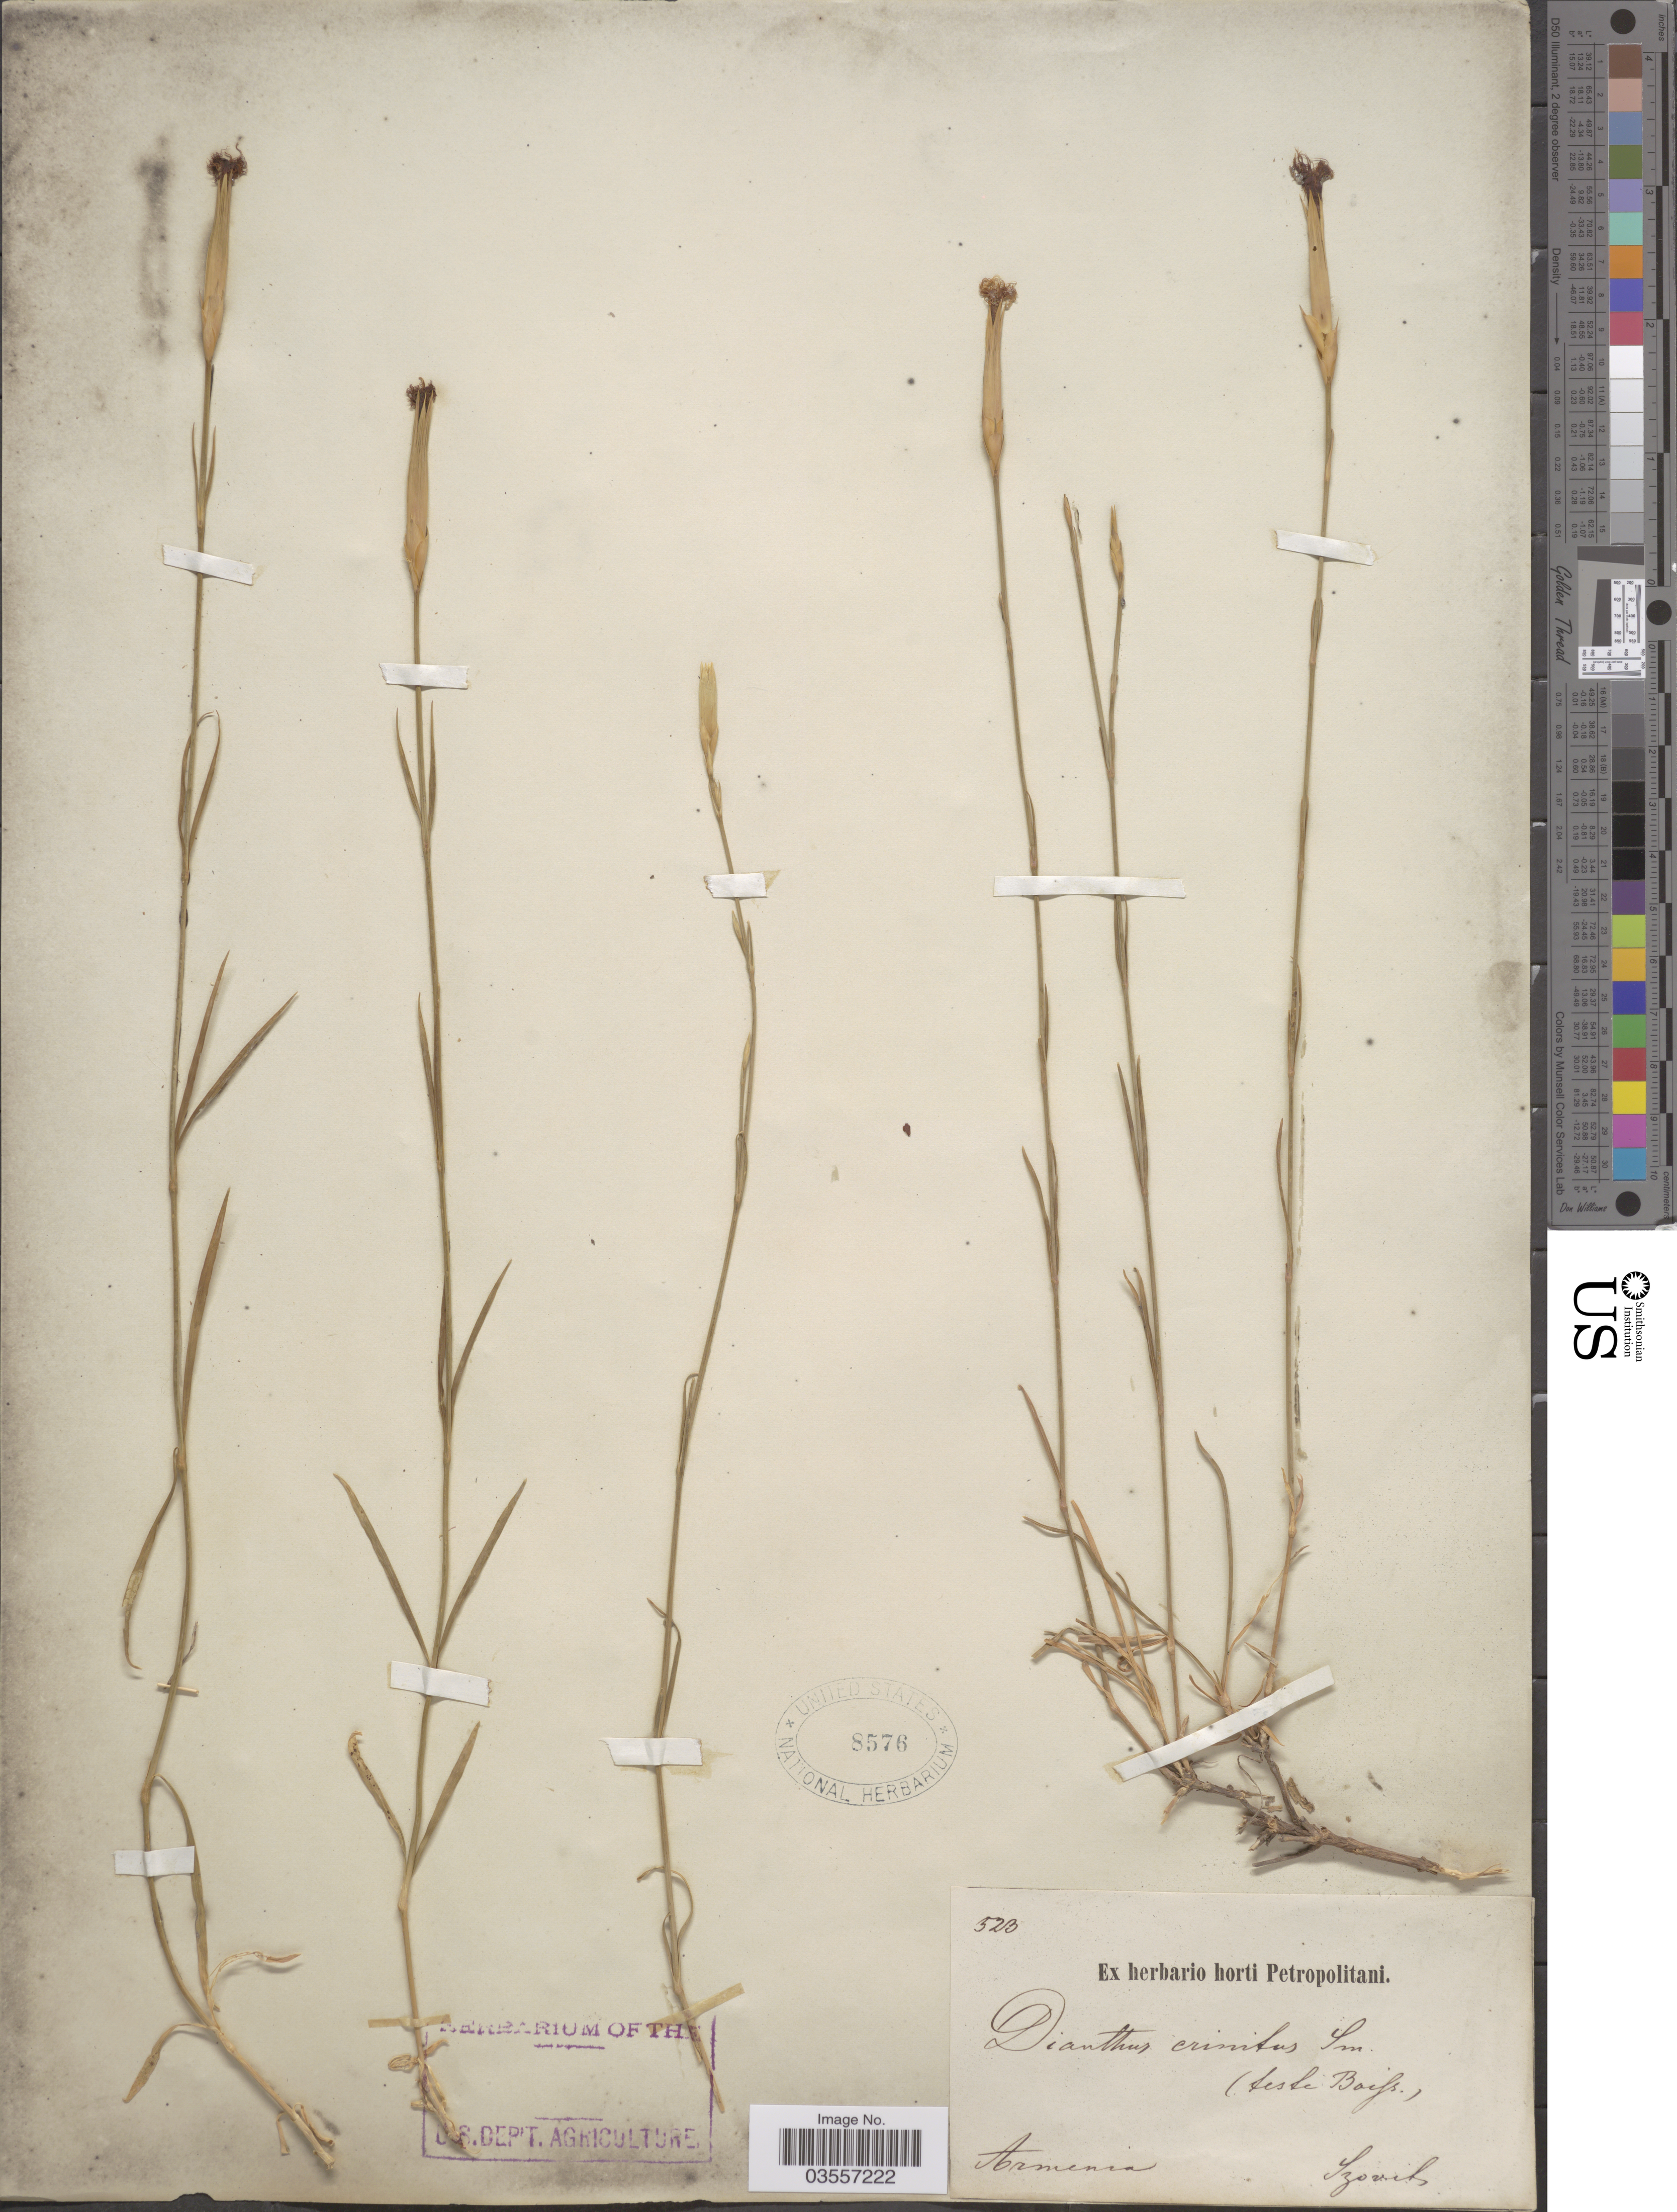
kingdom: Plantae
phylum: Tracheophyta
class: Magnoliopsida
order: Caryophyllales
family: Caryophyllaceae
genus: Dianthus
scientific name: Dianthus crinitus subsp. crinitus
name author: Sm.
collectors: Szovits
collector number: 523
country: Armenia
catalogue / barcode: US 8576